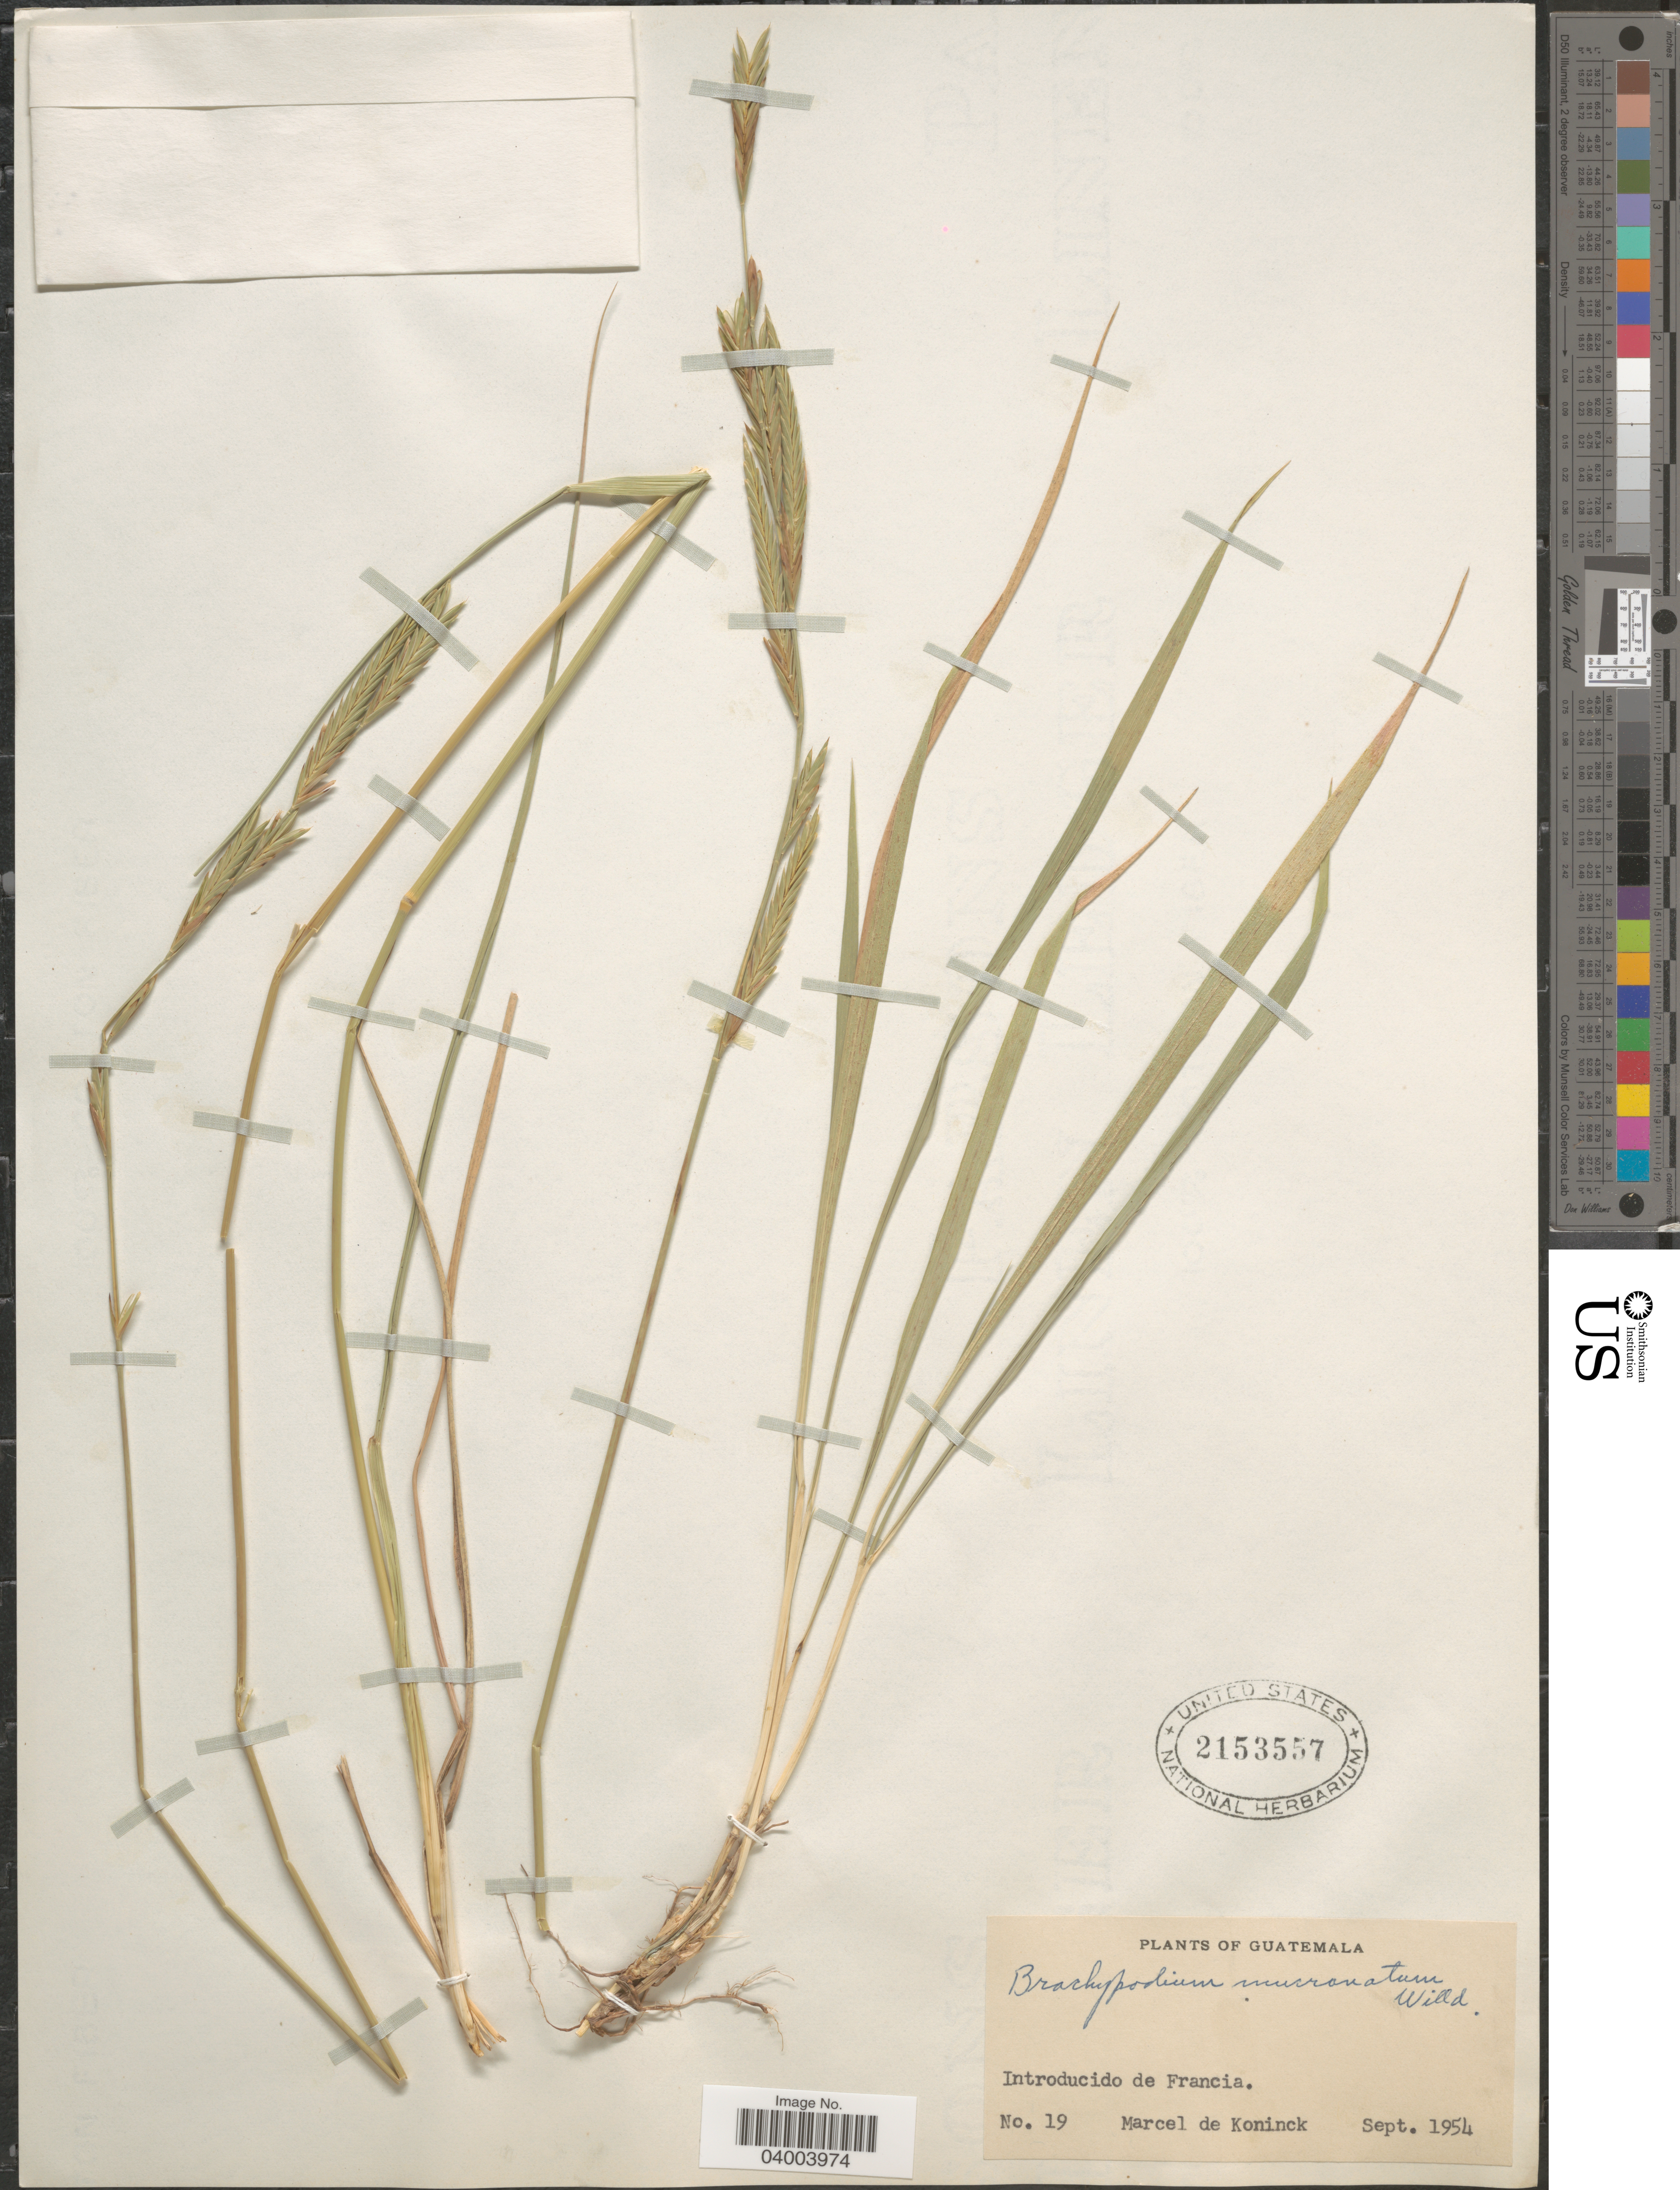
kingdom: Plantae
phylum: Tracheophyta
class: Liliopsida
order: Poales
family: Poaceae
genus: Brachypodium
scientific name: Brachypodium mucronatum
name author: Willk.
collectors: M. Koninck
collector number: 19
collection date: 1954-09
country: Guatemala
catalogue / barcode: US 2153557